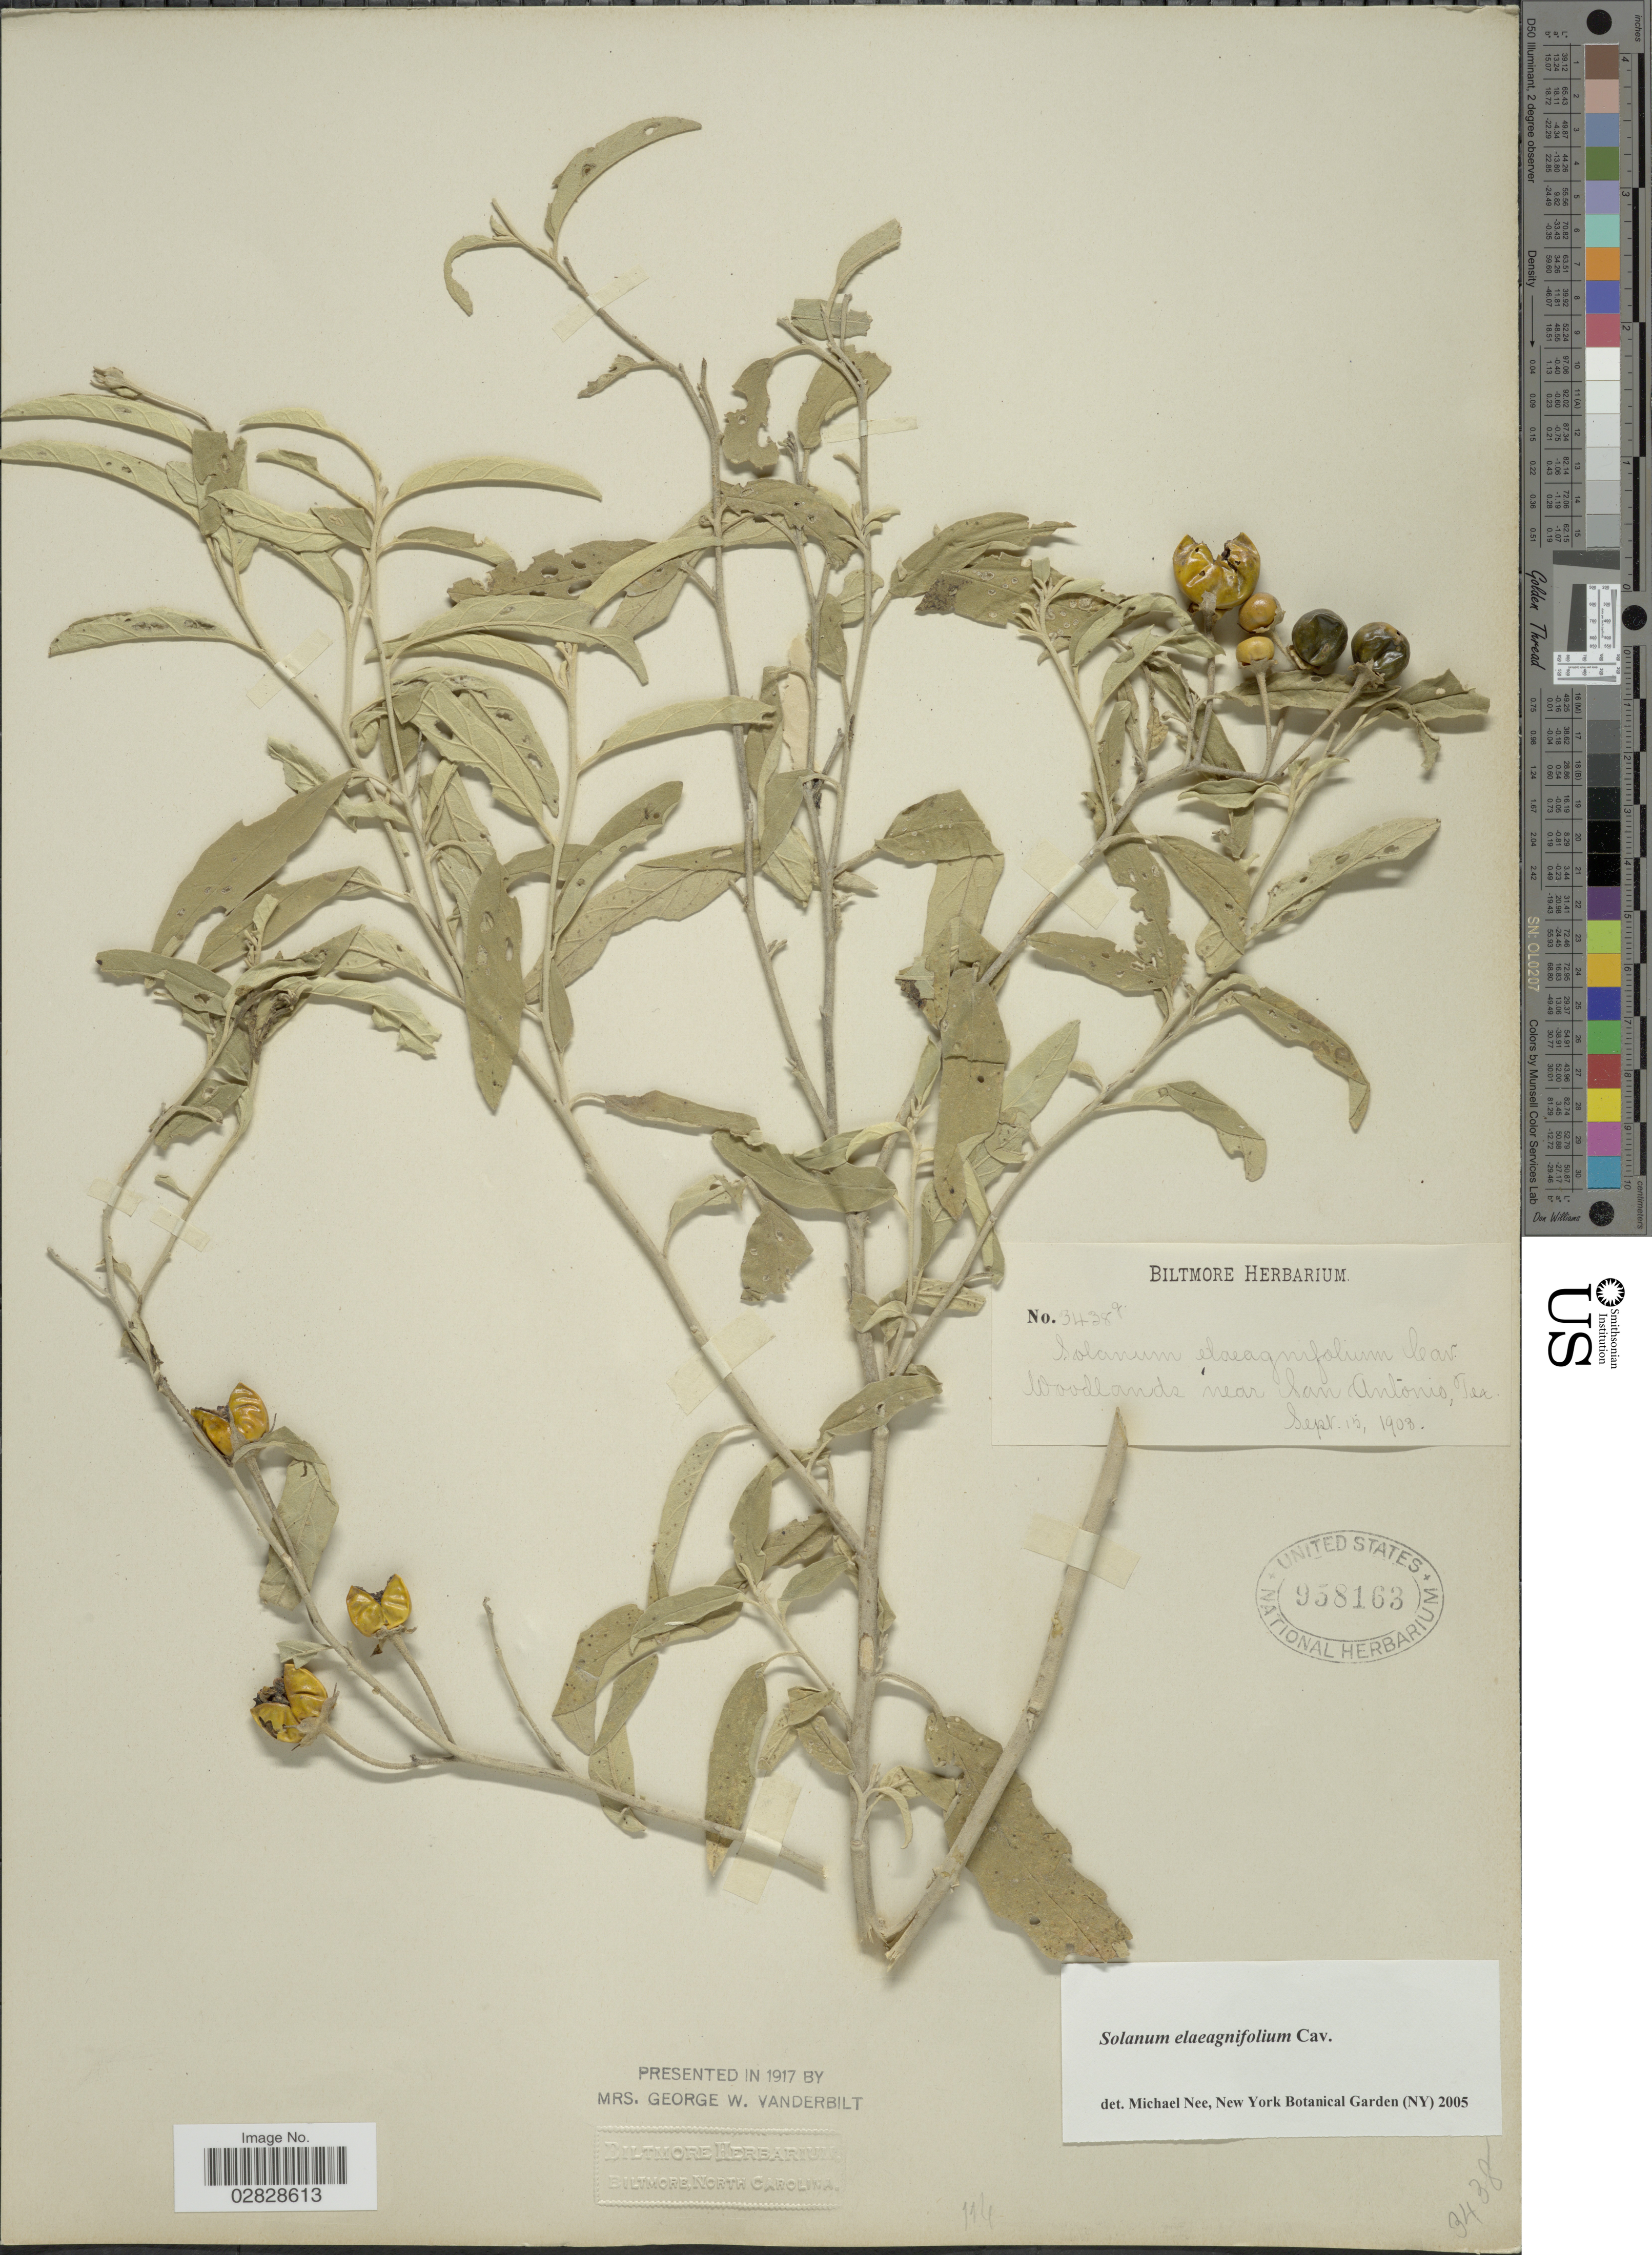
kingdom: Plantae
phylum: Tracheophyta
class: Magnoliopsida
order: Solanales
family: Solanaceae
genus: Solanum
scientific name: Solanum elaeagnifolium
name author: Cav.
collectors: ex herb. Biltmore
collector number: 3438g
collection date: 1903-09-15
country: United States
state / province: Texas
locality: Woodlands near San Antonio.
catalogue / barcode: US 958163